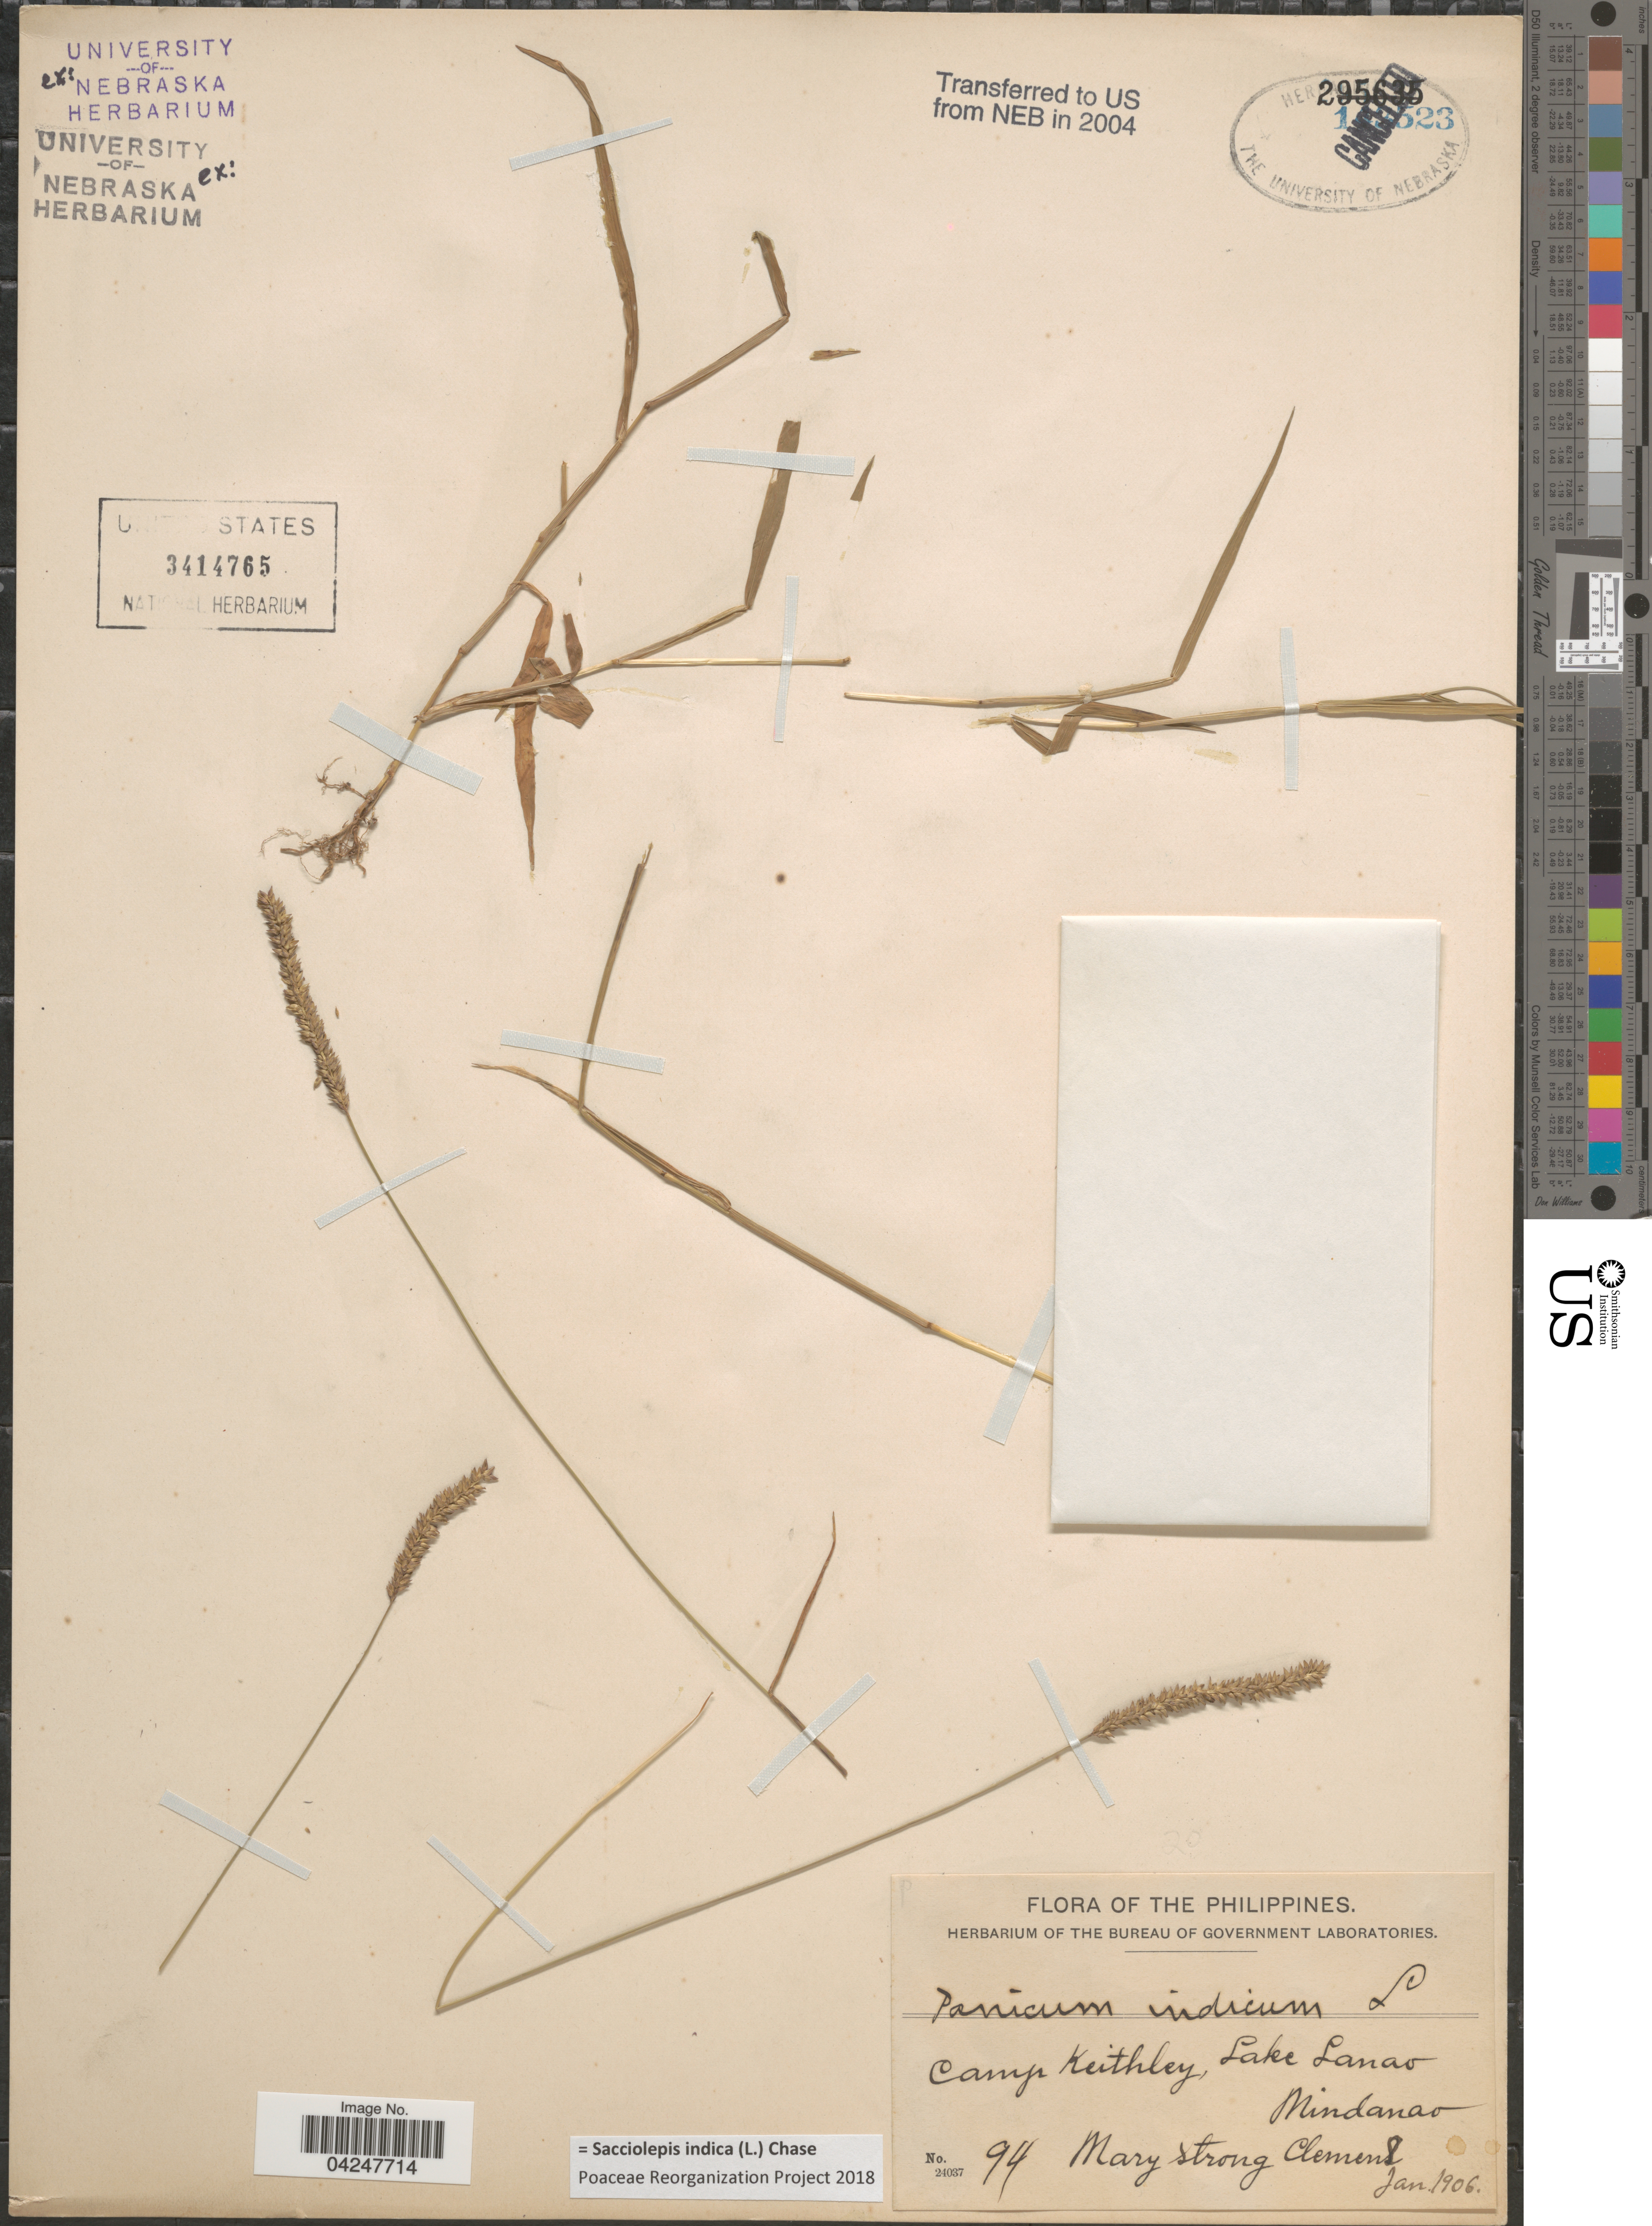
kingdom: Plantae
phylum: Tracheophyta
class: Liliopsida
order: Poales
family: Poaceae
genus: Sacciolepis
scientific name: Sacciolepis indica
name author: (L.) Chase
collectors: M. S. Clemens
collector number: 94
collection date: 1906-01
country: Philippines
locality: Camp Keithley, Lake Lanao. Mindanao.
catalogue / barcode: US 3414765